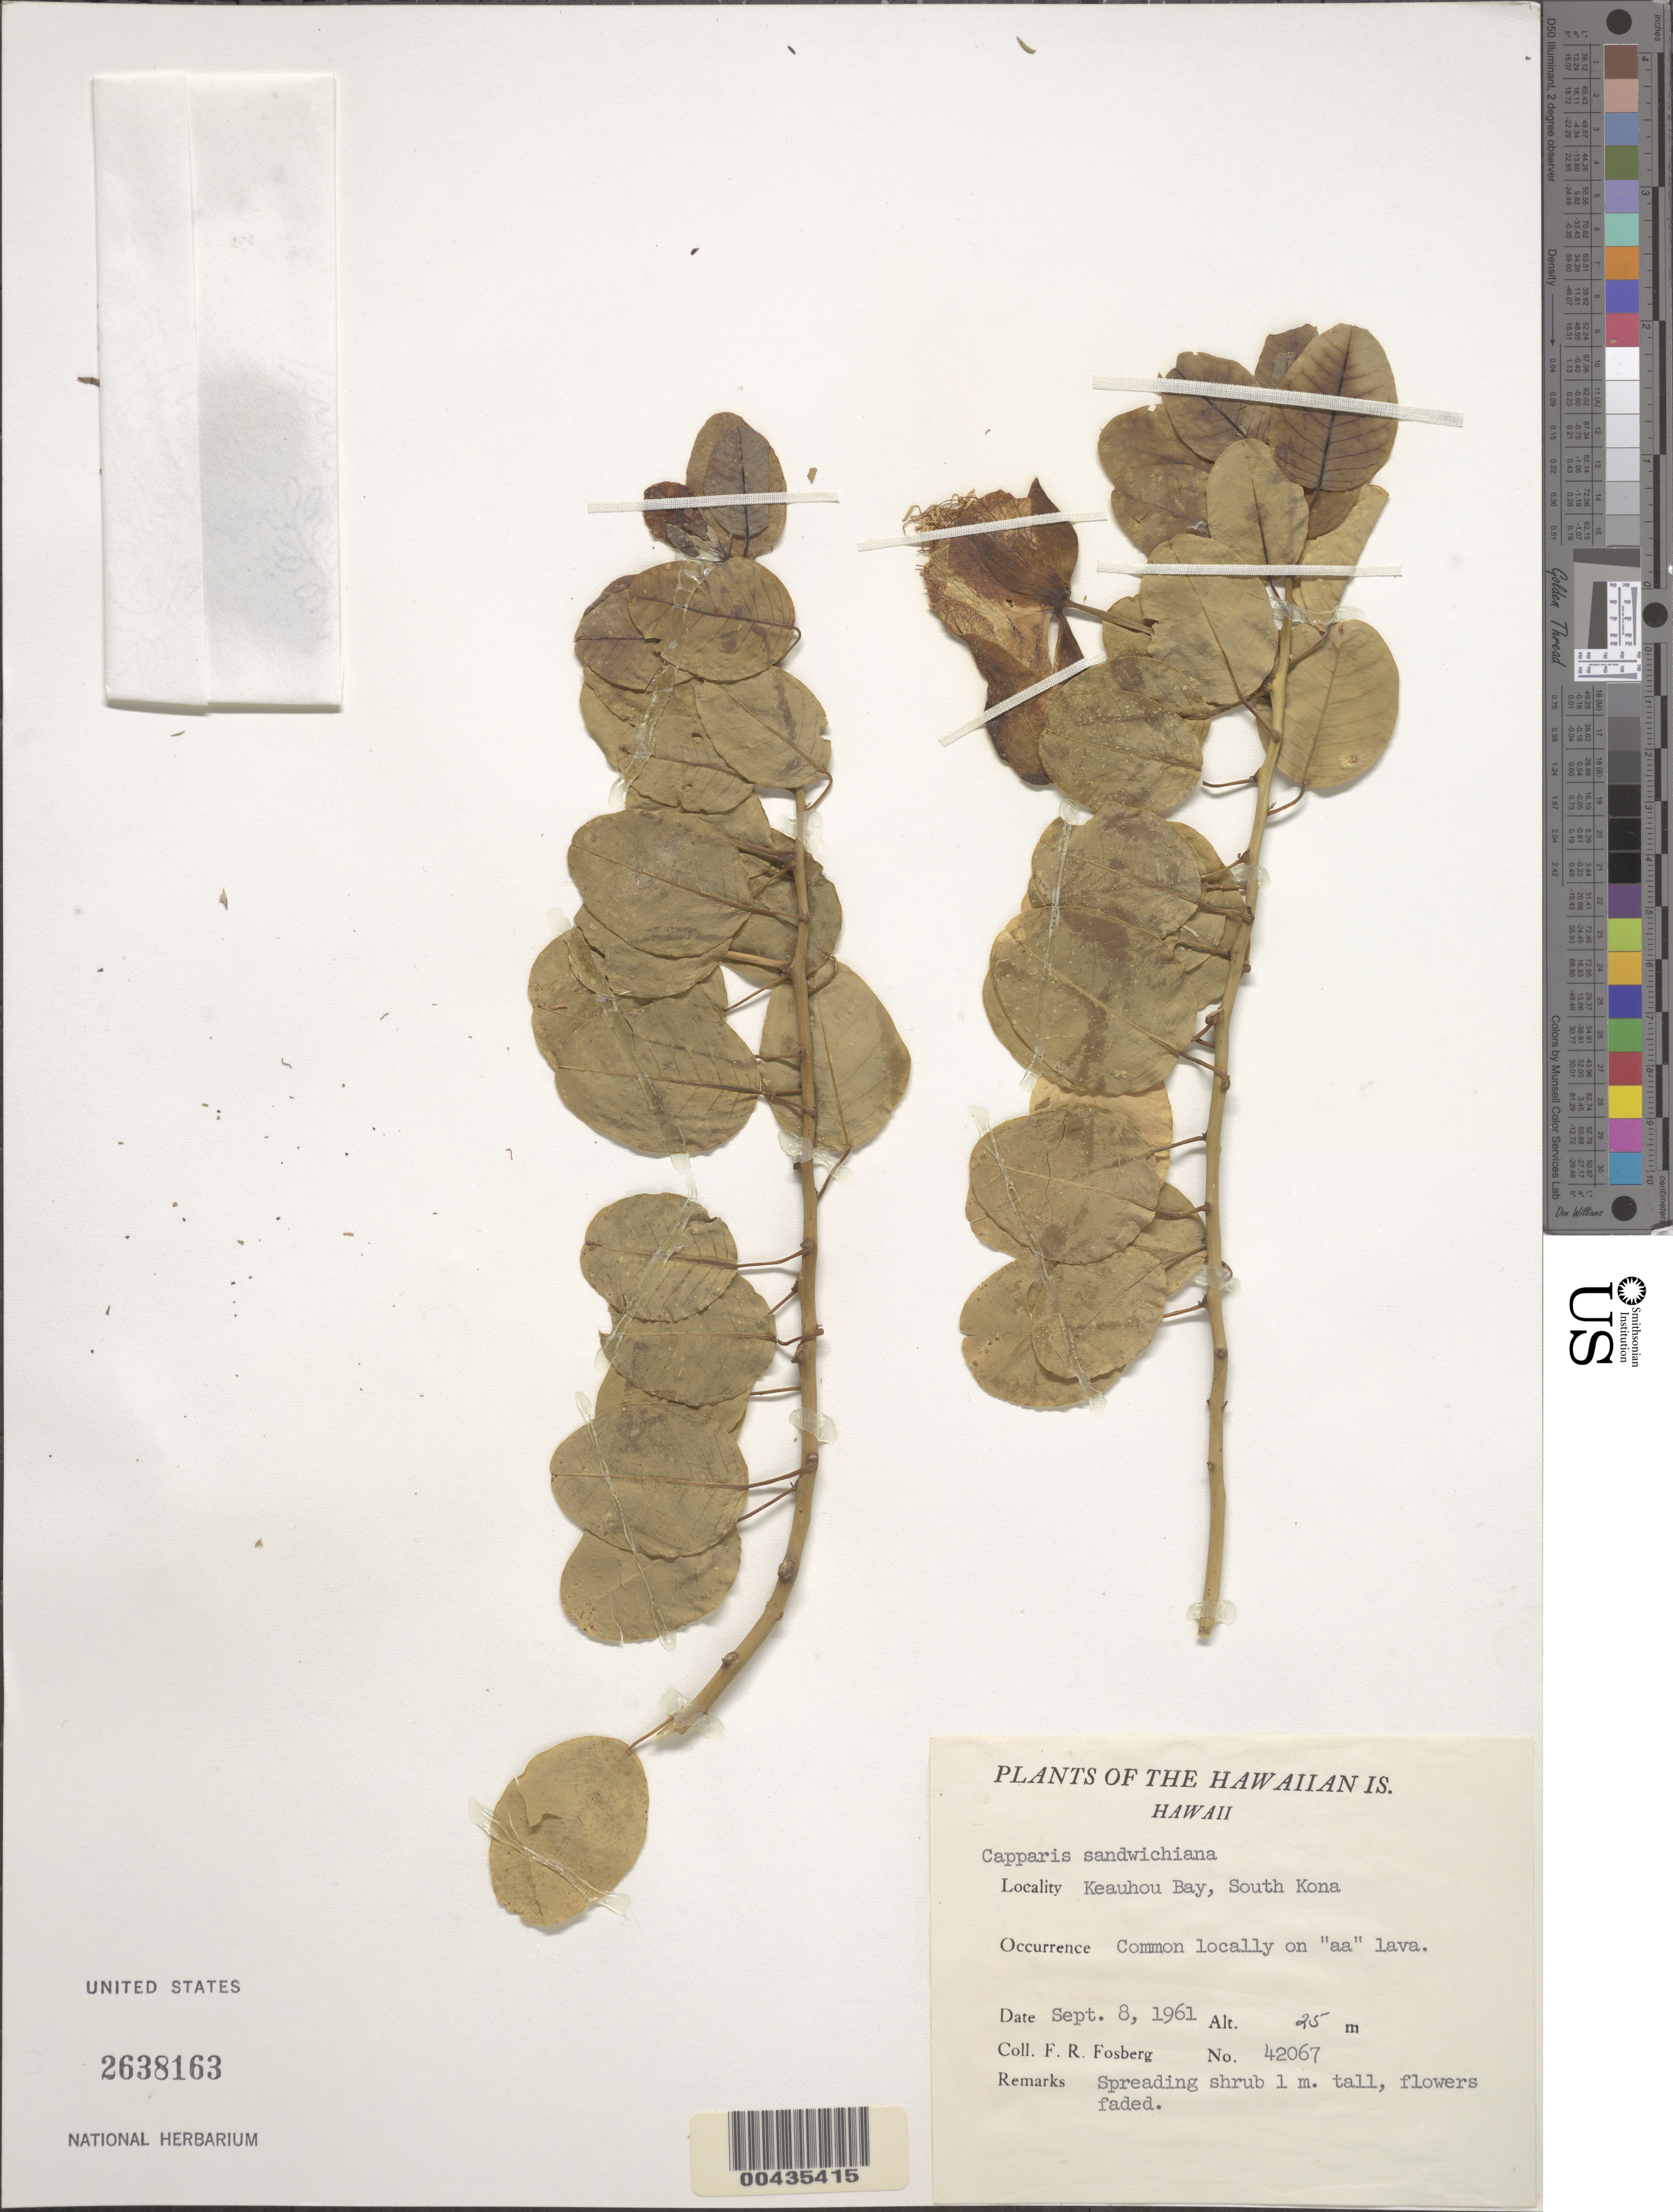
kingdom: Plantae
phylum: Tracheophyta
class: Magnoliopsida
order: Brassicales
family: Capparaceae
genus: Capparis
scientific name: Capparis sandwichiana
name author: DC.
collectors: F. R. Fosberg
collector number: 42067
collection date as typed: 8 Sep 1961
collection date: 1961-09-08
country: United States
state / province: Hawaii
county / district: Hawaii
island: Hawaii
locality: Keauhou Bay, S Kona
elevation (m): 25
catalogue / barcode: US 2638163